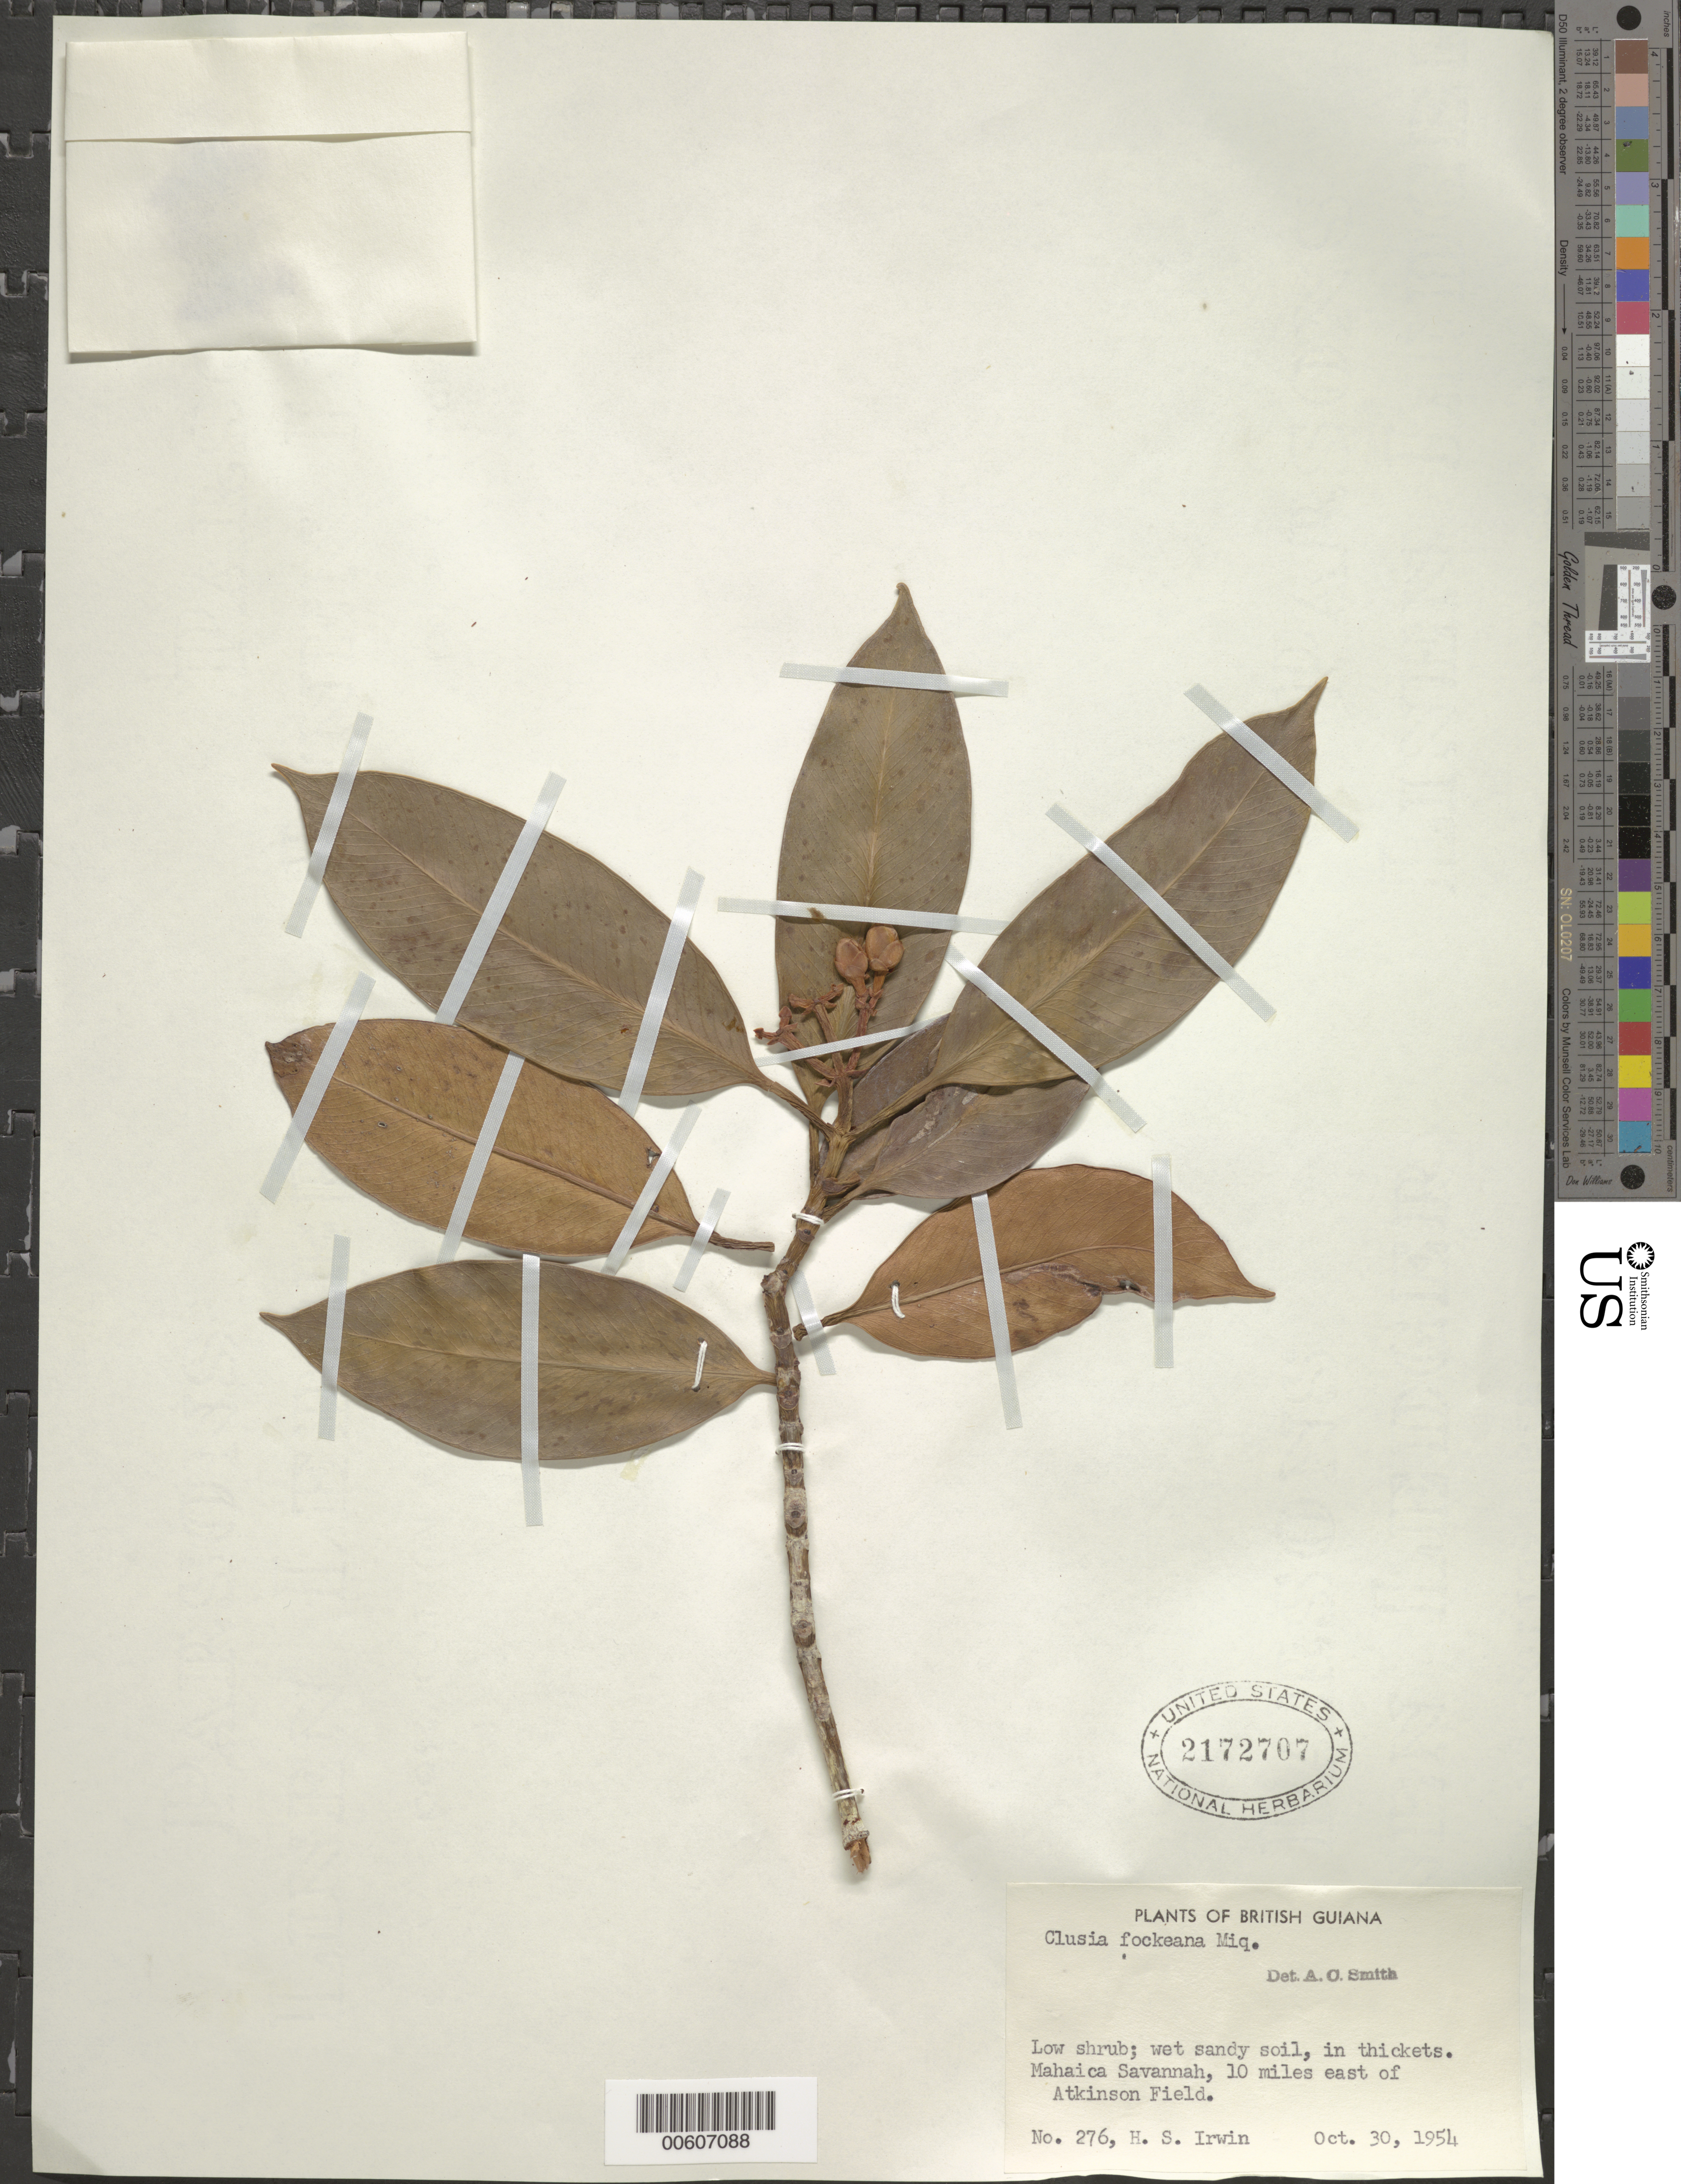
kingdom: Plantae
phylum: Tracheophyta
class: Magnoliopsida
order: Malpighiales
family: Clusiaceae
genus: Clusia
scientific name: Clusia fockeana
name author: Miq.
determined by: Smith, A. C.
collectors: H. Irwin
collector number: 276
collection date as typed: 30-Oct-54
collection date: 1954-10-30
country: Guyana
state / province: Demerara-Mahaica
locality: Mahaica Savannah, 10 miles east of Atkinson Field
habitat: Wet sandy soil, in thickets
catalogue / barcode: US 2172707